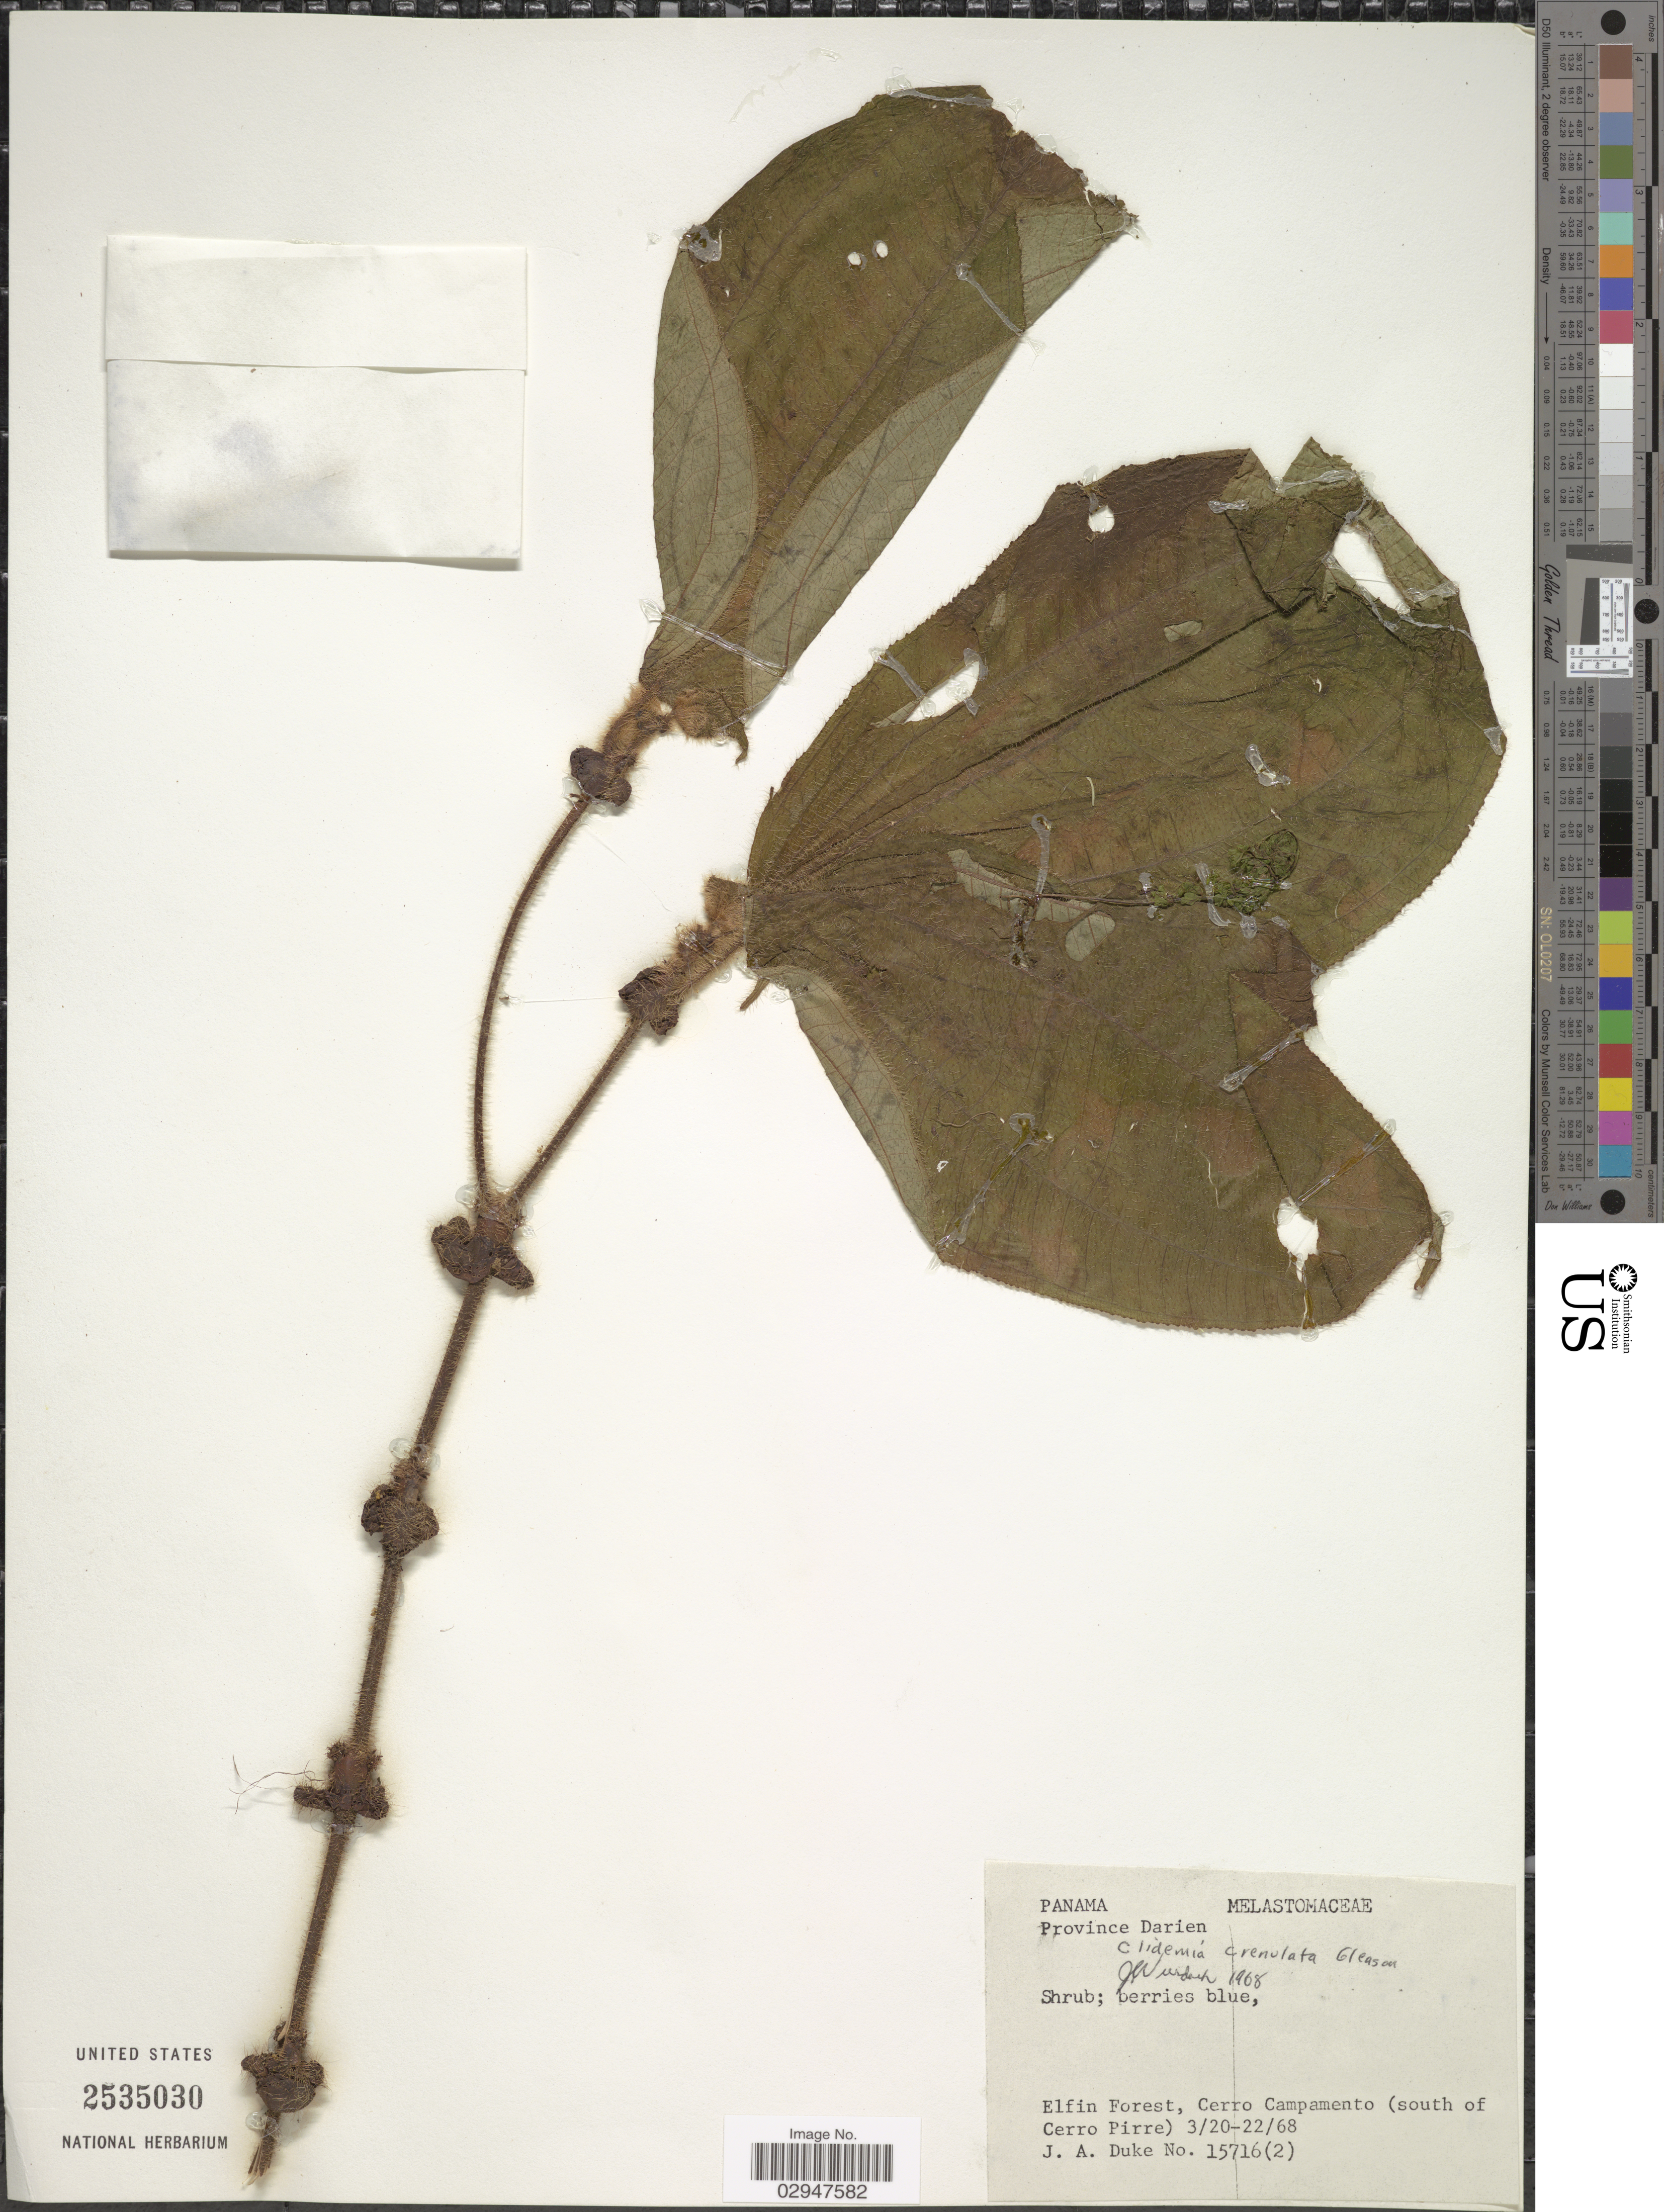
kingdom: Plantae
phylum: Tracheophyta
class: Magnoliopsida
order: Myrtales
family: Melastomataceae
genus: Clidemia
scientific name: Clidemia crenulata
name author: Gleason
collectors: J. A. Duke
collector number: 15716 (2)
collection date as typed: Transcribed d/m/y: 20/3/68 to 22/3/68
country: Panama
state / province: Darién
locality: Elfin Forest, Cerro Campamento (south of Cerro Pirre).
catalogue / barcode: US 2535030